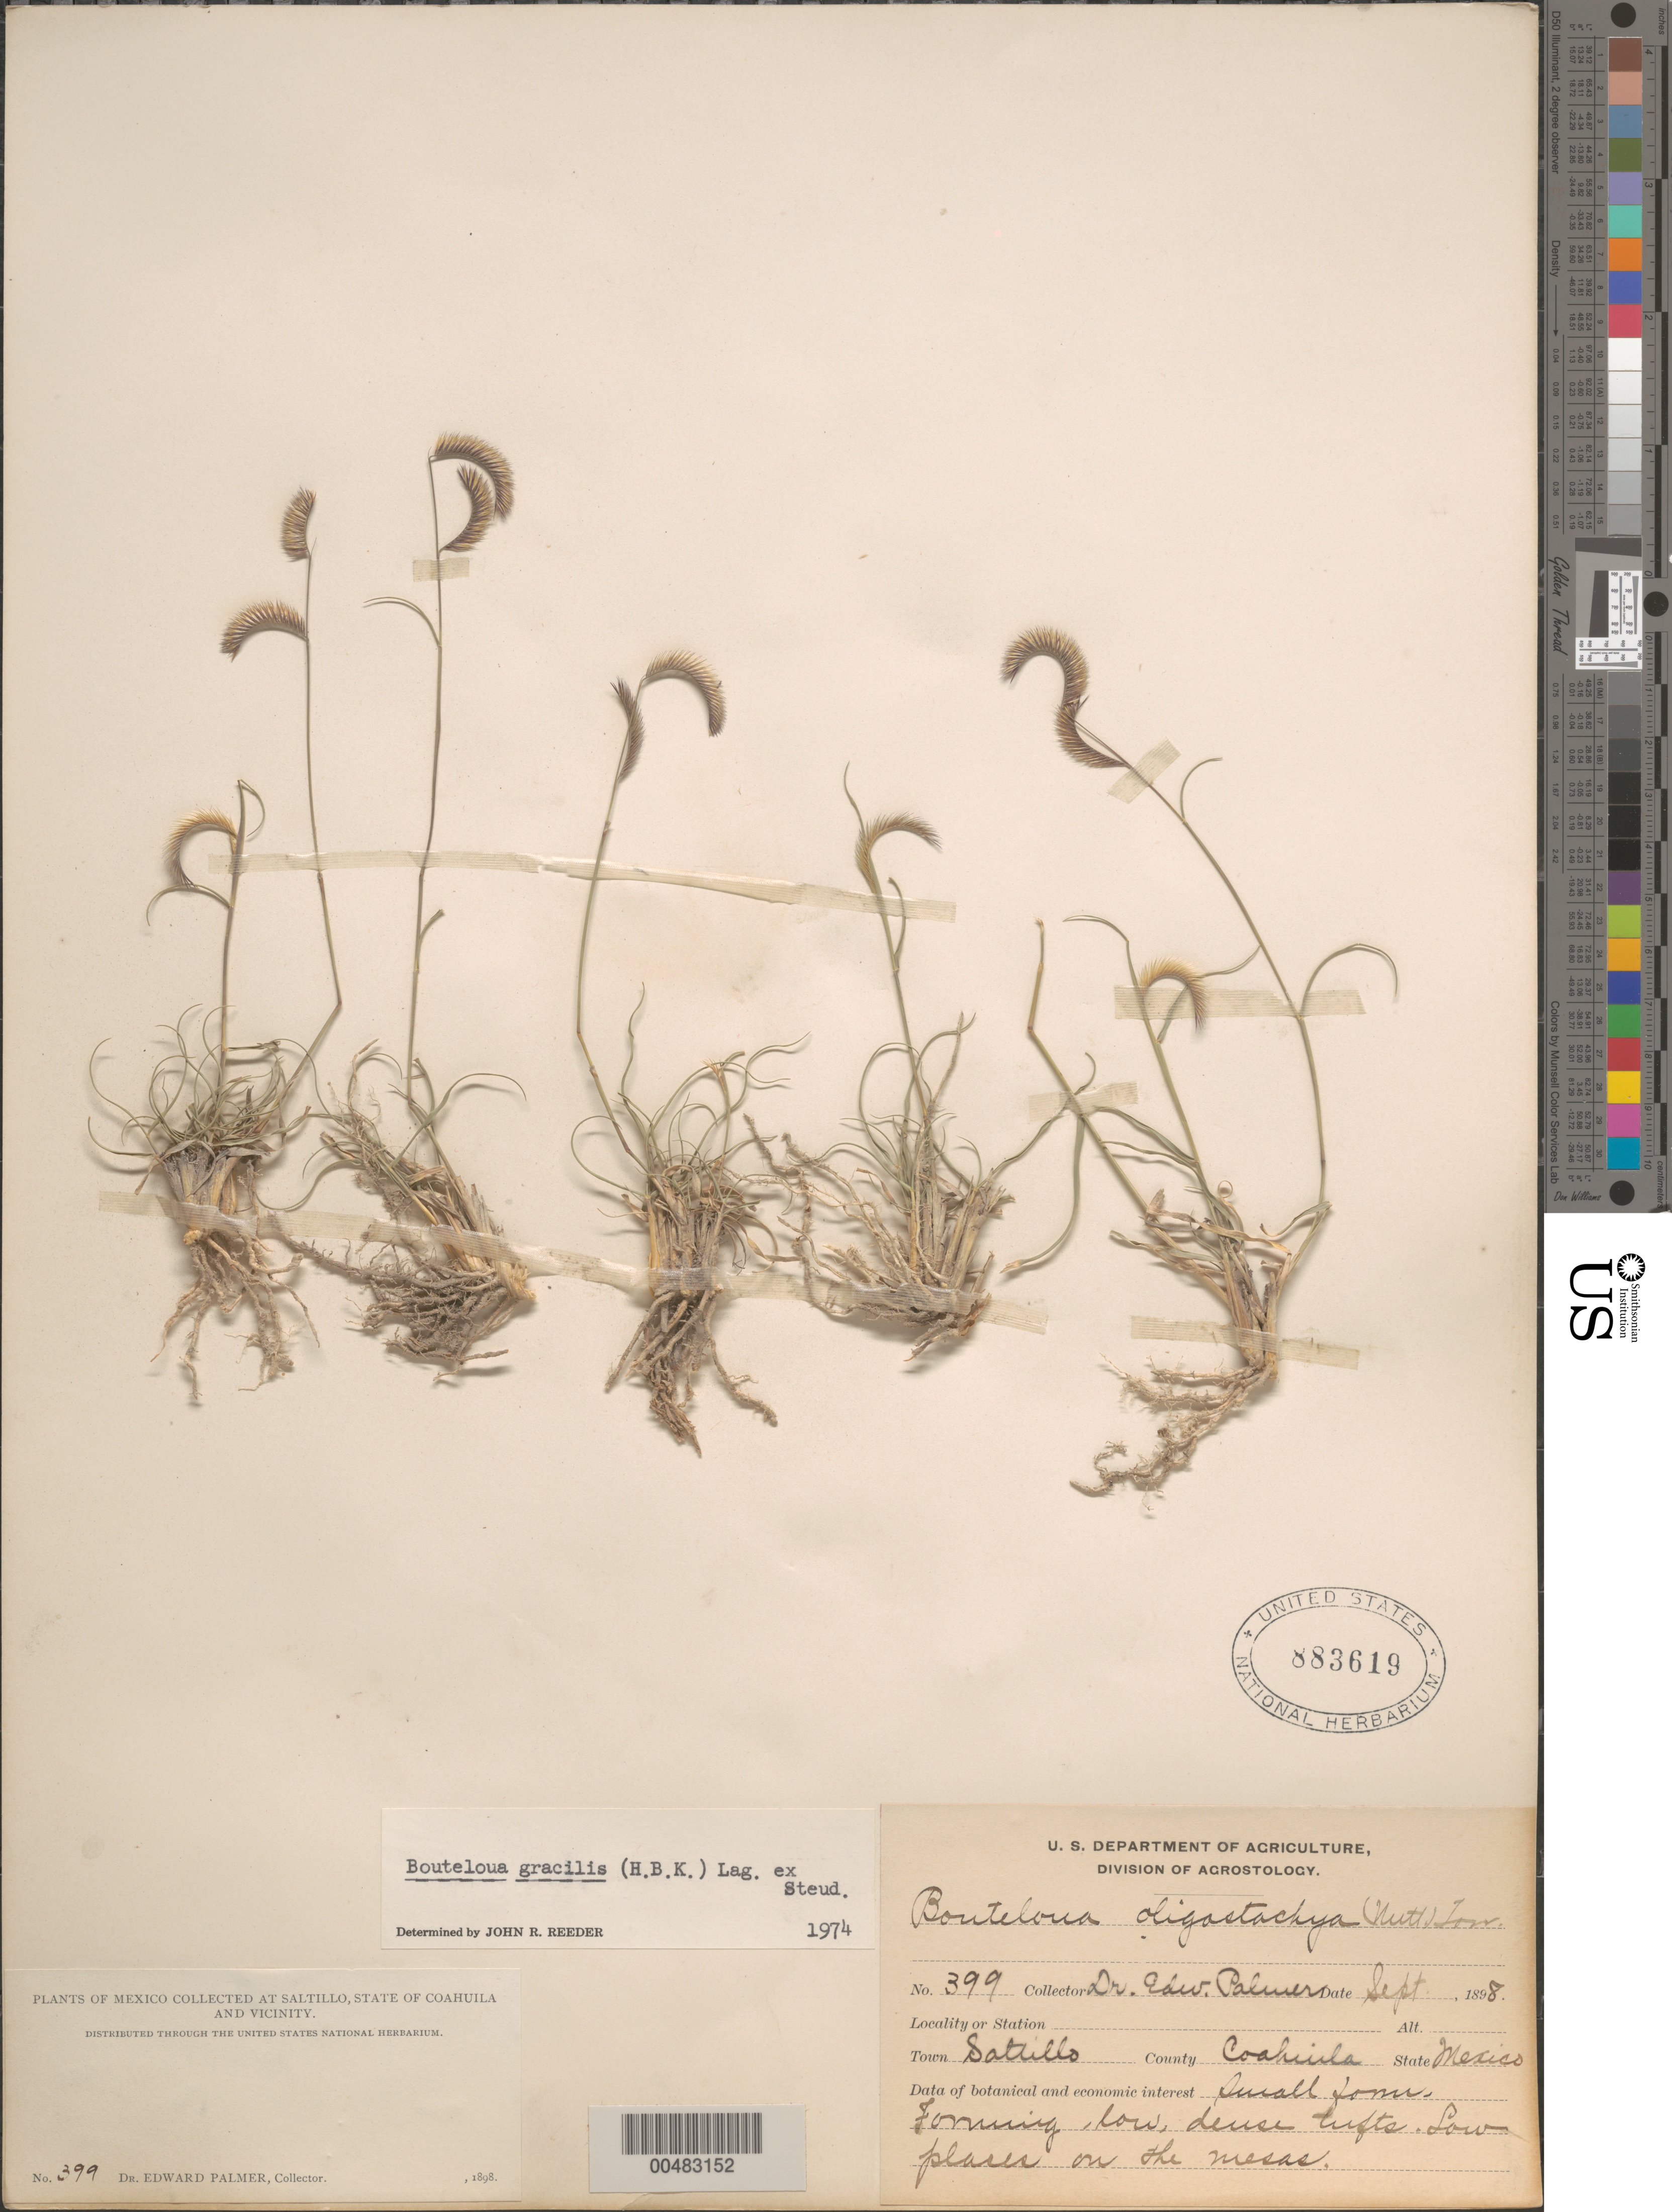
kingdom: Plantae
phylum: Tracheophyta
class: Liliopsida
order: Poales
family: Poaceae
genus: Bouteloua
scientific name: Bouteloua gracilis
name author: (Kunth) Lag. ex Griffiths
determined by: Reeder, J. R., (UNITED STATES)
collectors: E. Palmer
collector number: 399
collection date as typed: Sep 1898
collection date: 1898-09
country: Mexico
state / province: Coahuila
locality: Saltillo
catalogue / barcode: US 883619